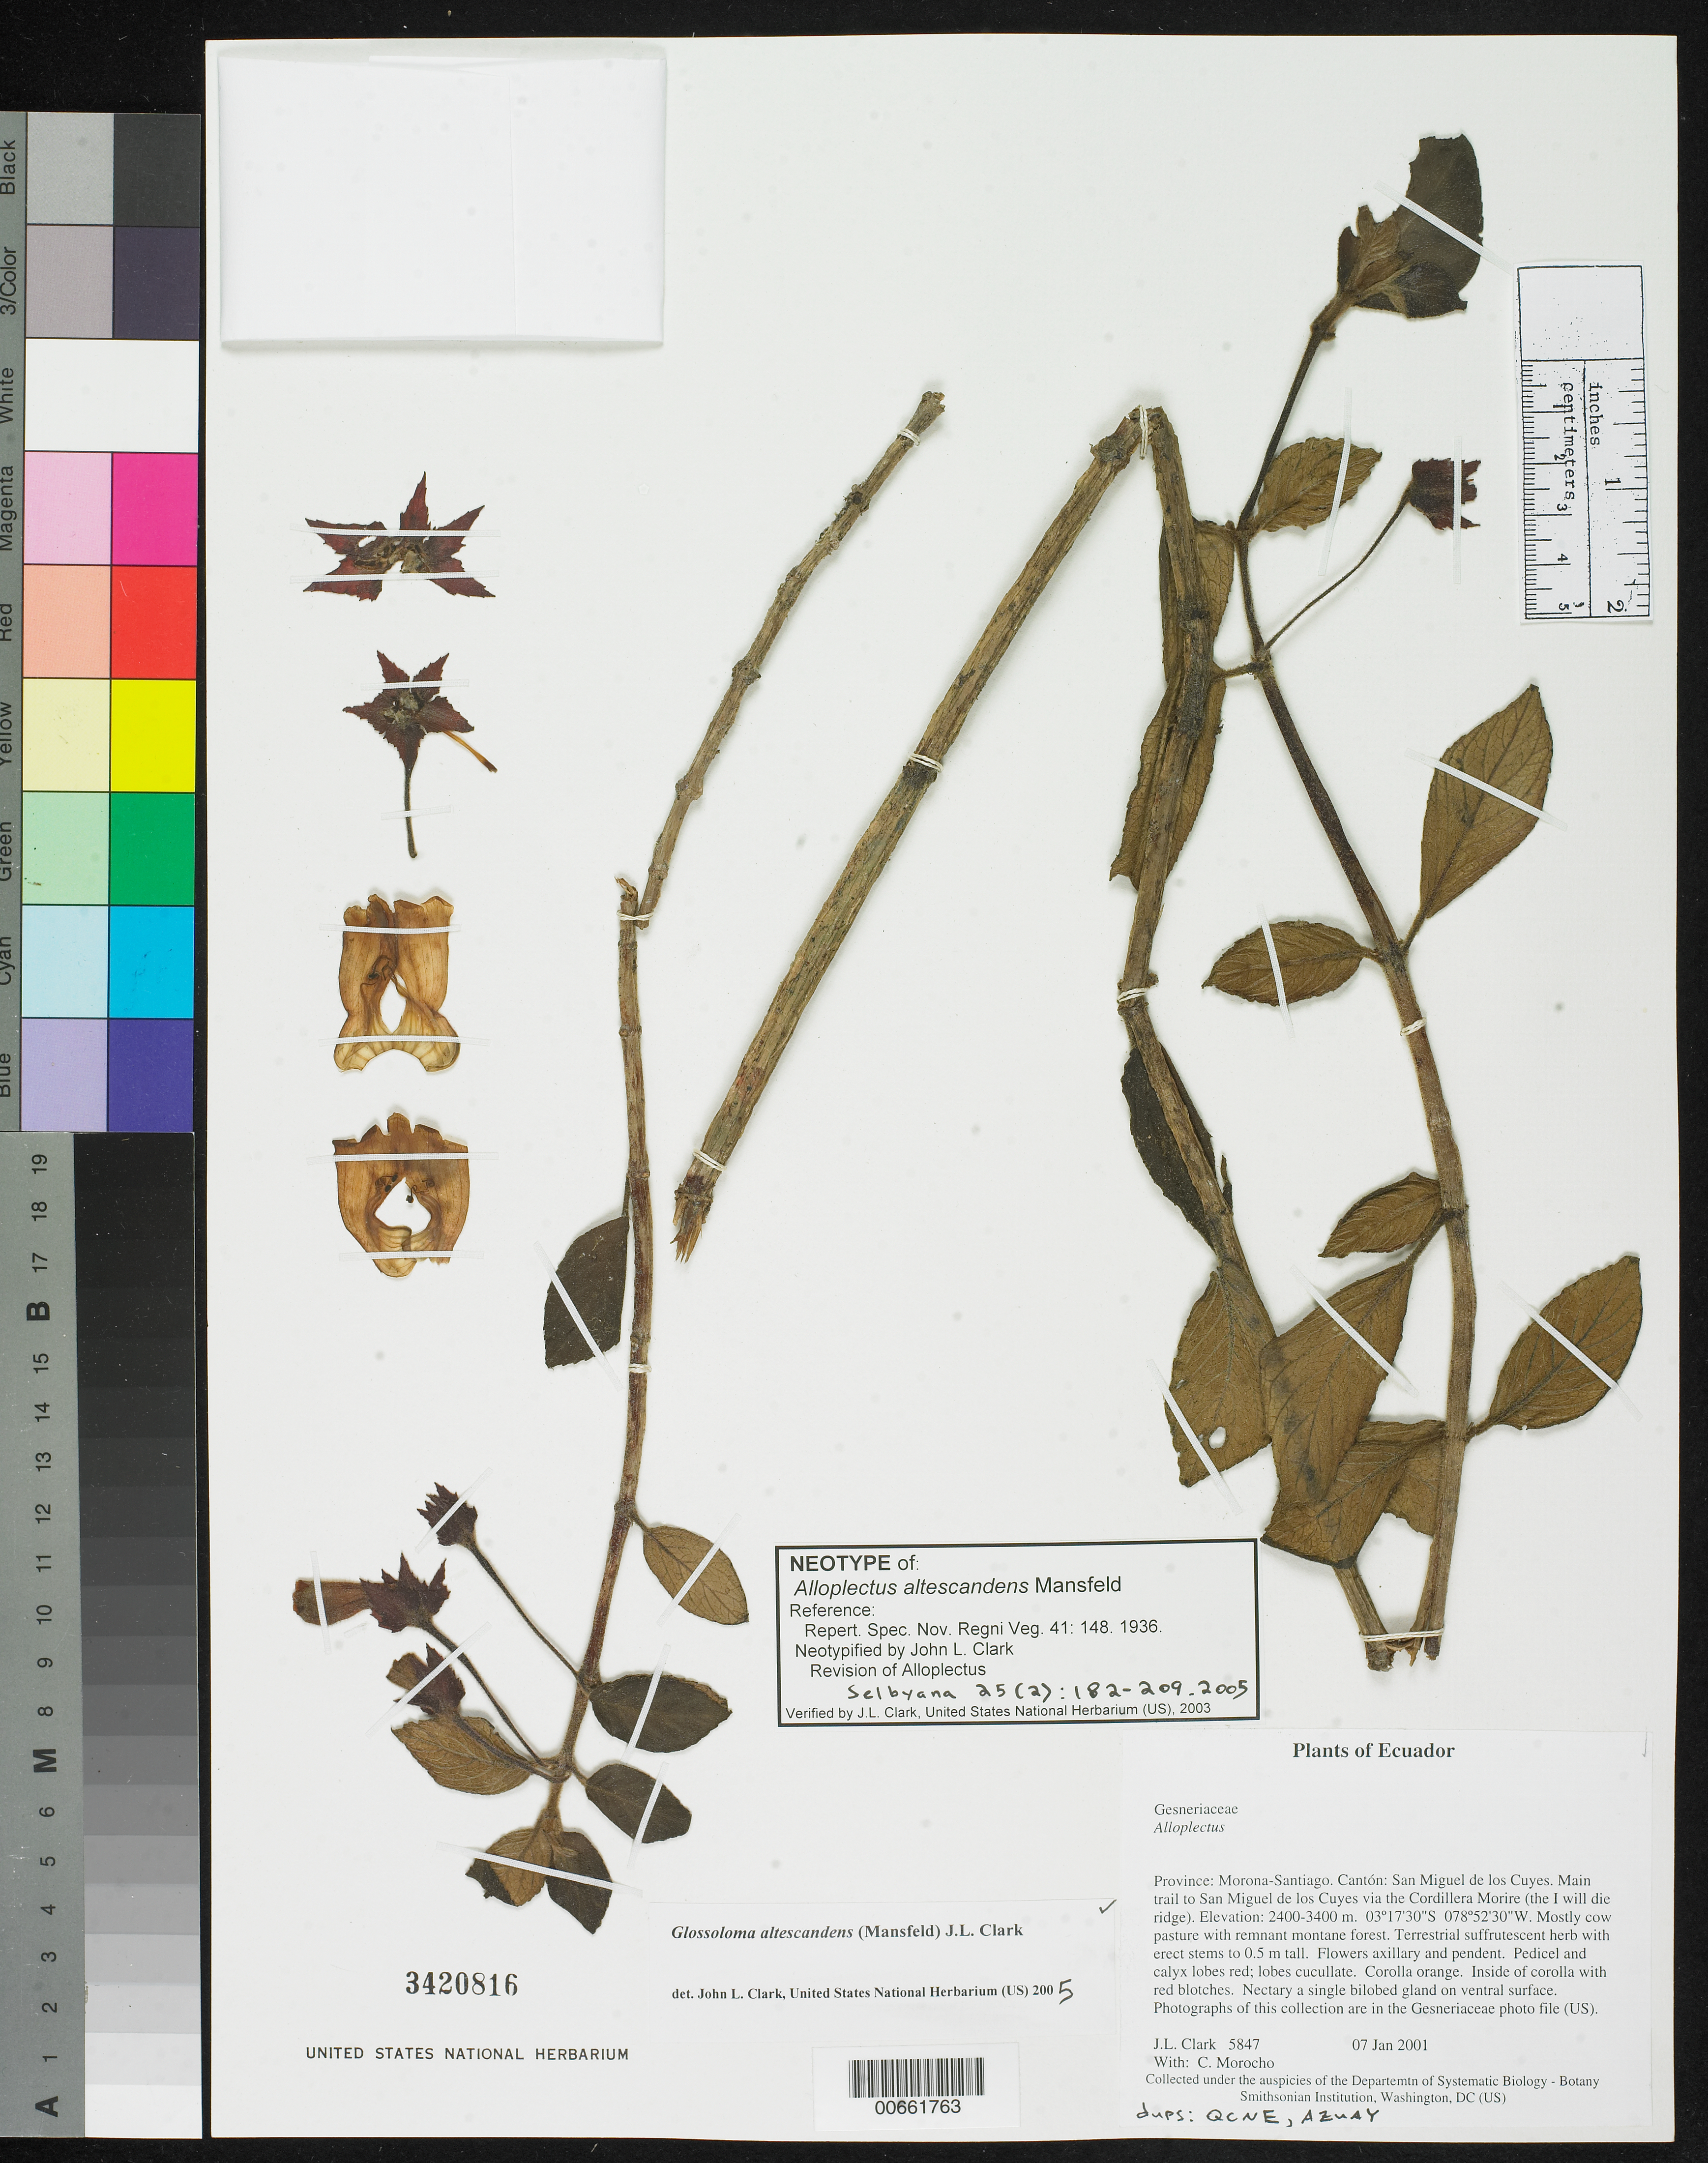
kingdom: Plantae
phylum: Tracheophyta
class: Magnoliopsida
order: Lamiales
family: Gesneriaceae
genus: Alloplectus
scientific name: Alloplectus altescandens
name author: Mansf.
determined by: Clark, J. L., (SEL), The Marie Selby Botanical Garden (UNITED STATES)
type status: Neotype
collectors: J. L. Clark & C. Morocho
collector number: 5847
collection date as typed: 07 Jan 2001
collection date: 2001-01-07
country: Ecuador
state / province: Morona-Santiago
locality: Prov. Morona-Santiago. Cantón San Miguel de los Cuyes. Main trail to San miguel de los Cuyes via the Cordillera Morire (the I will die ridge).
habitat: Mostly cow pasture with remnant montane forest.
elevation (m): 2400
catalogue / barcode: US 3420816